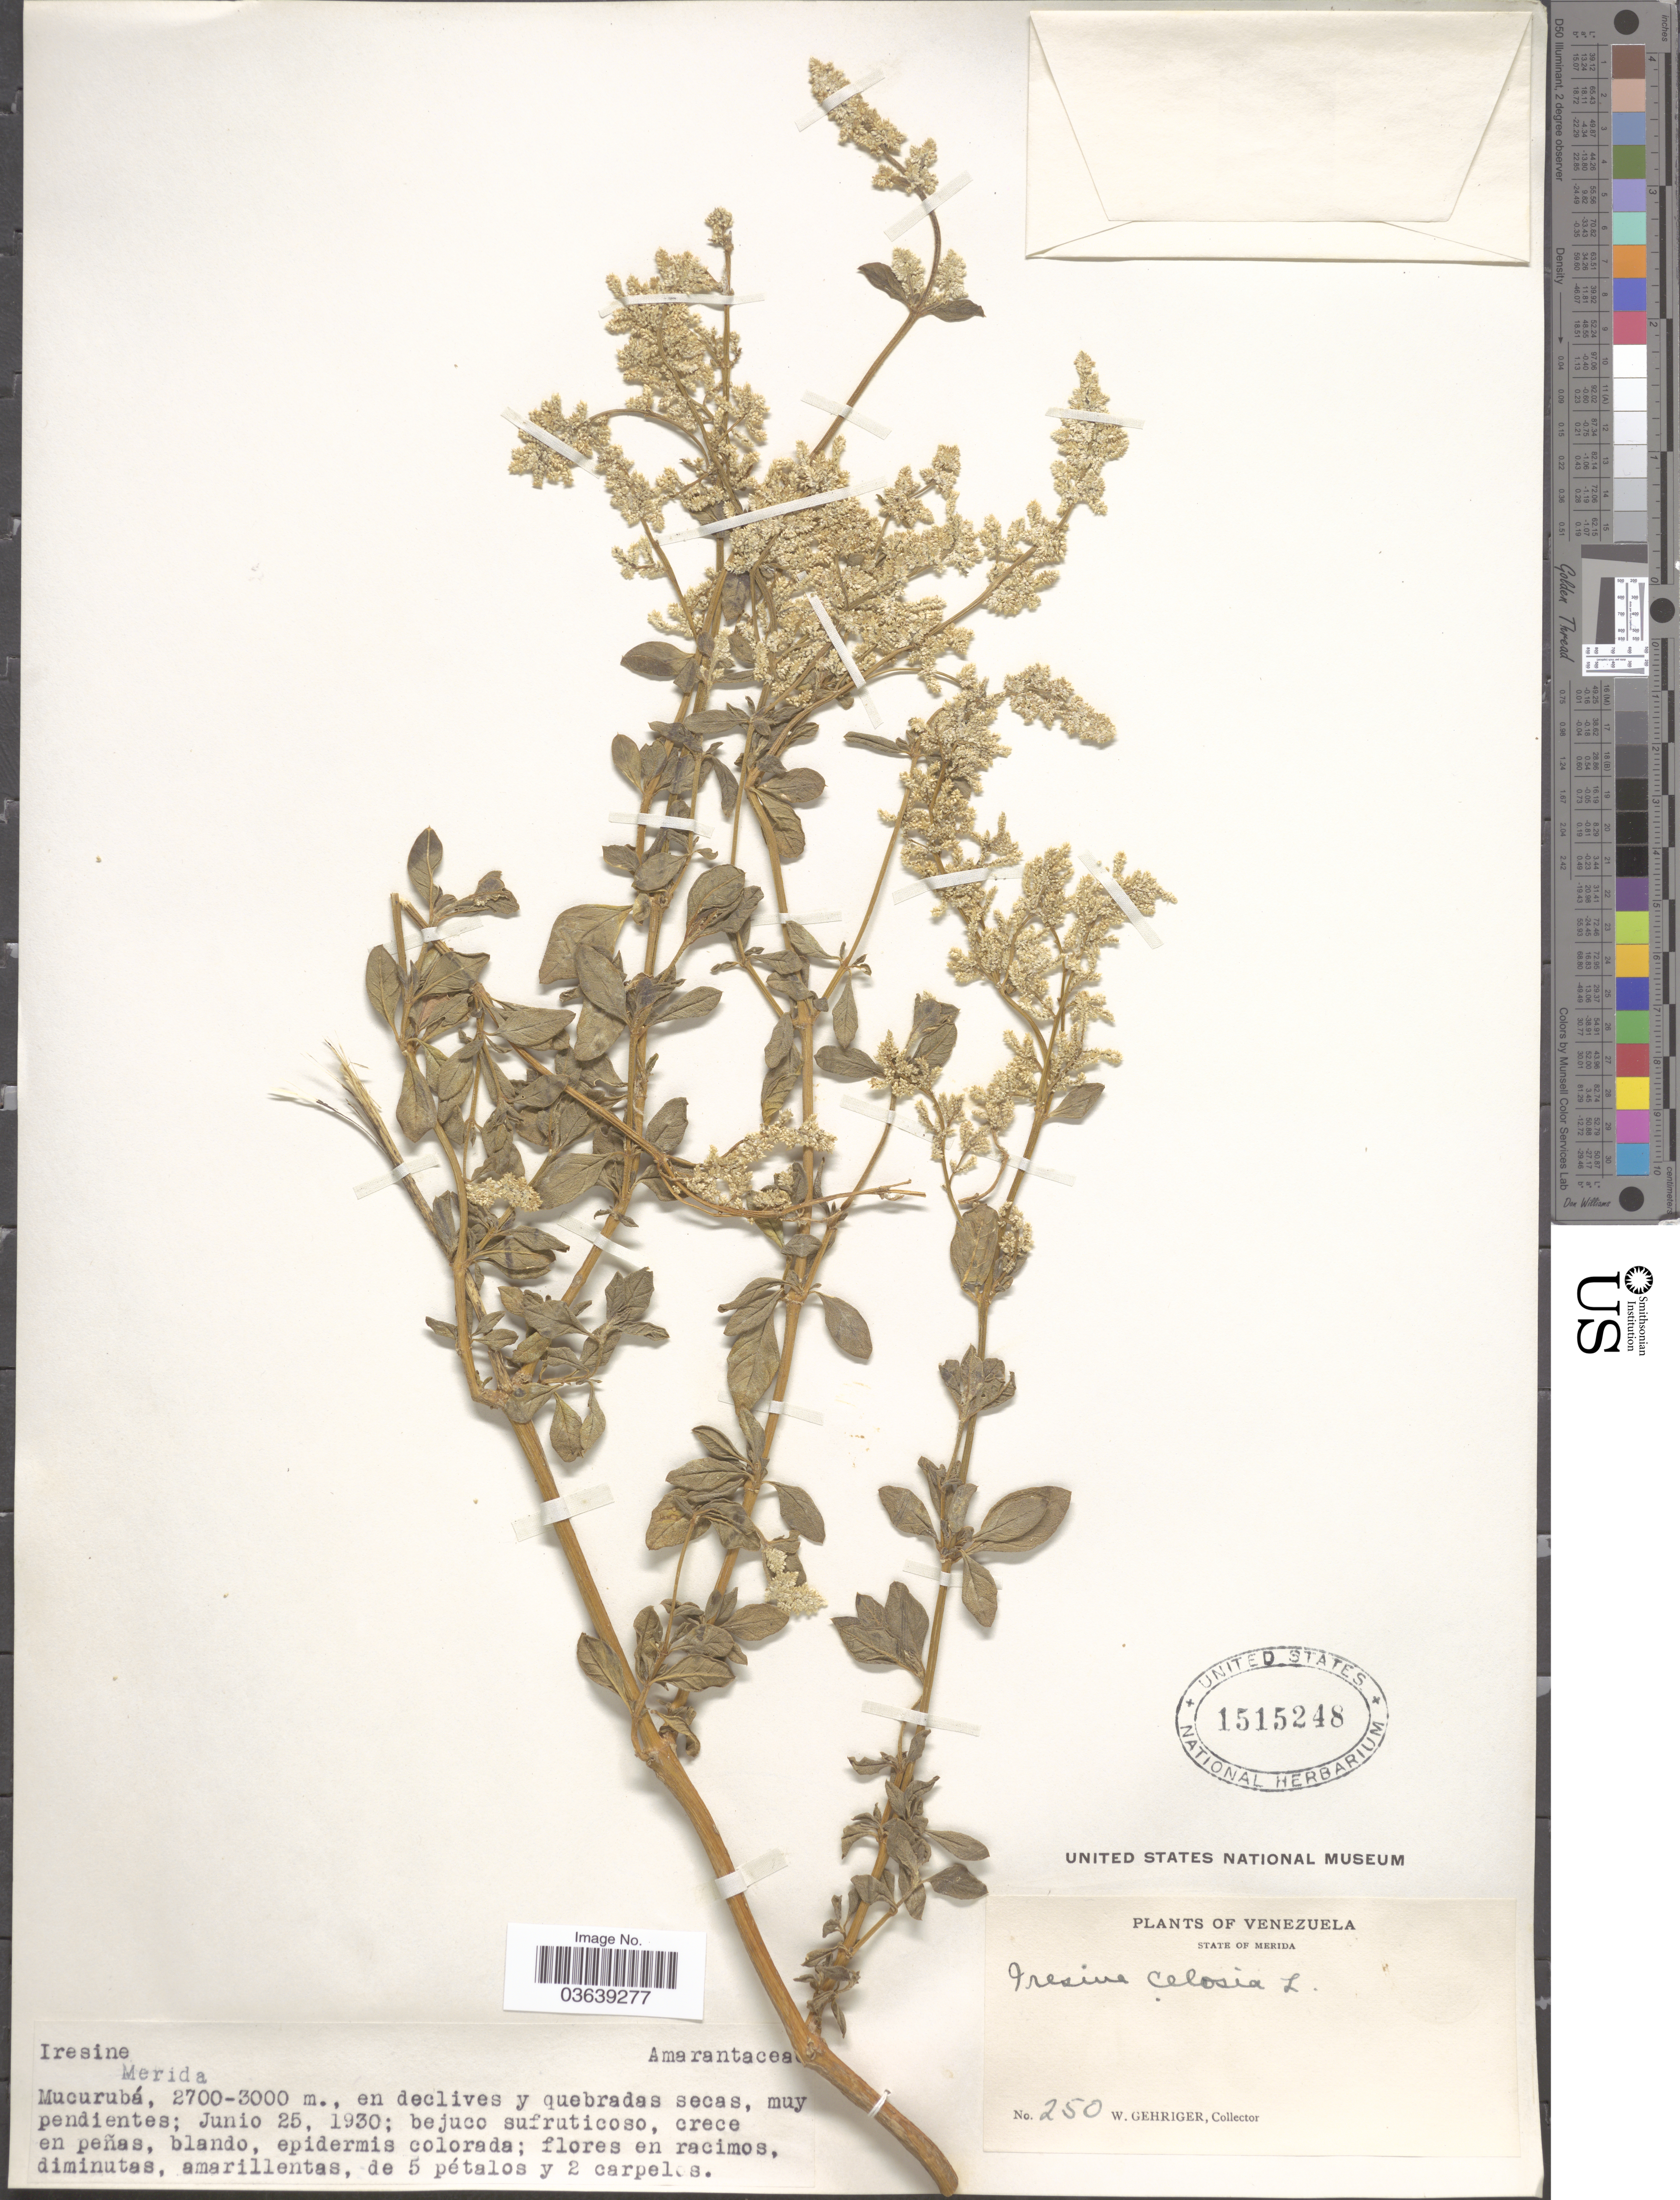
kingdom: Plantae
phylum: Tracheophyta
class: Magnoliopsida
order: Caryophyllales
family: Amaranthaceae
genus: Iresine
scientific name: Iresine celosia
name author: L.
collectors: W. Gehriger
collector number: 250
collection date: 1930-06-25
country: Venezuela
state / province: Mérida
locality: Mucurubá.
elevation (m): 2700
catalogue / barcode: US 1515248